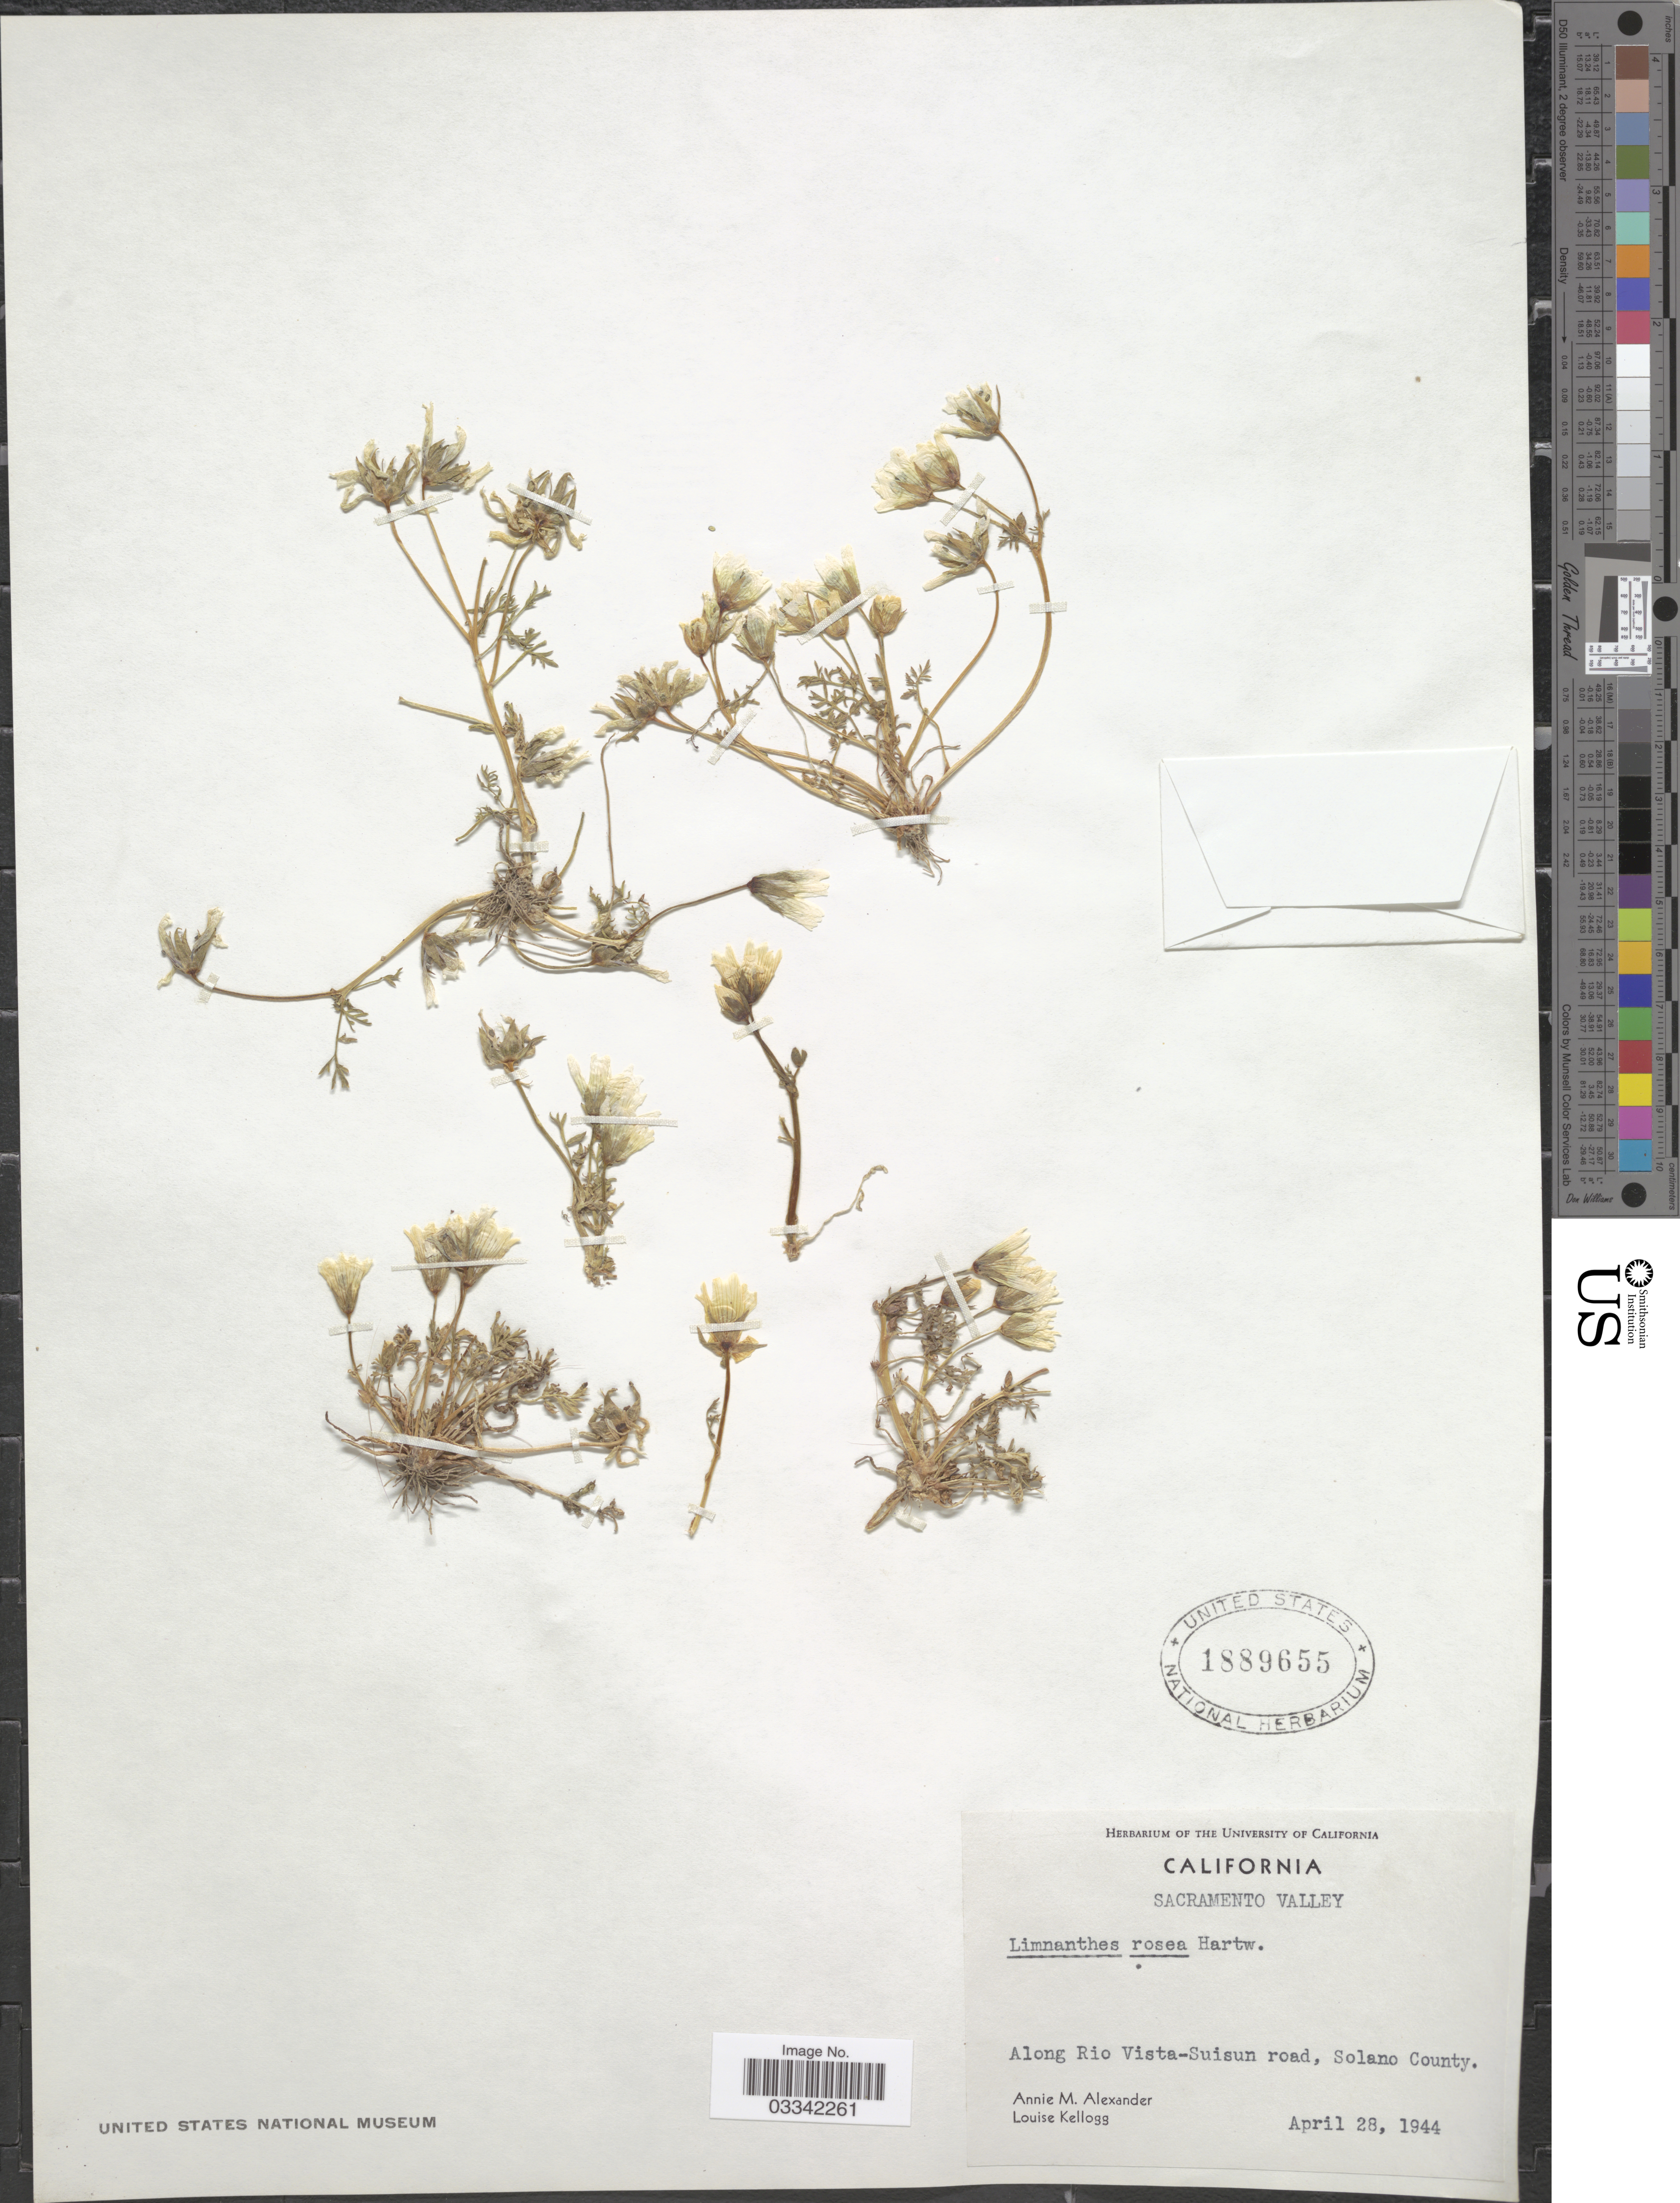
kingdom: Plantae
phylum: Tracheophyta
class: Magnoliopsida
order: Brassicales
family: Limnanthaceae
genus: Limnanthes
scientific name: Limnanthes douglasii var. rosea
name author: (Hartw. ex Benth.) Mason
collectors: A. M. Alexander & L. Kellog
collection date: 1944-04-28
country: United States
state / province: California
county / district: Solano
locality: Sacramento Valley. Along Rio Vista-Suisun road, Solano County.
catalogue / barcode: US 1889655